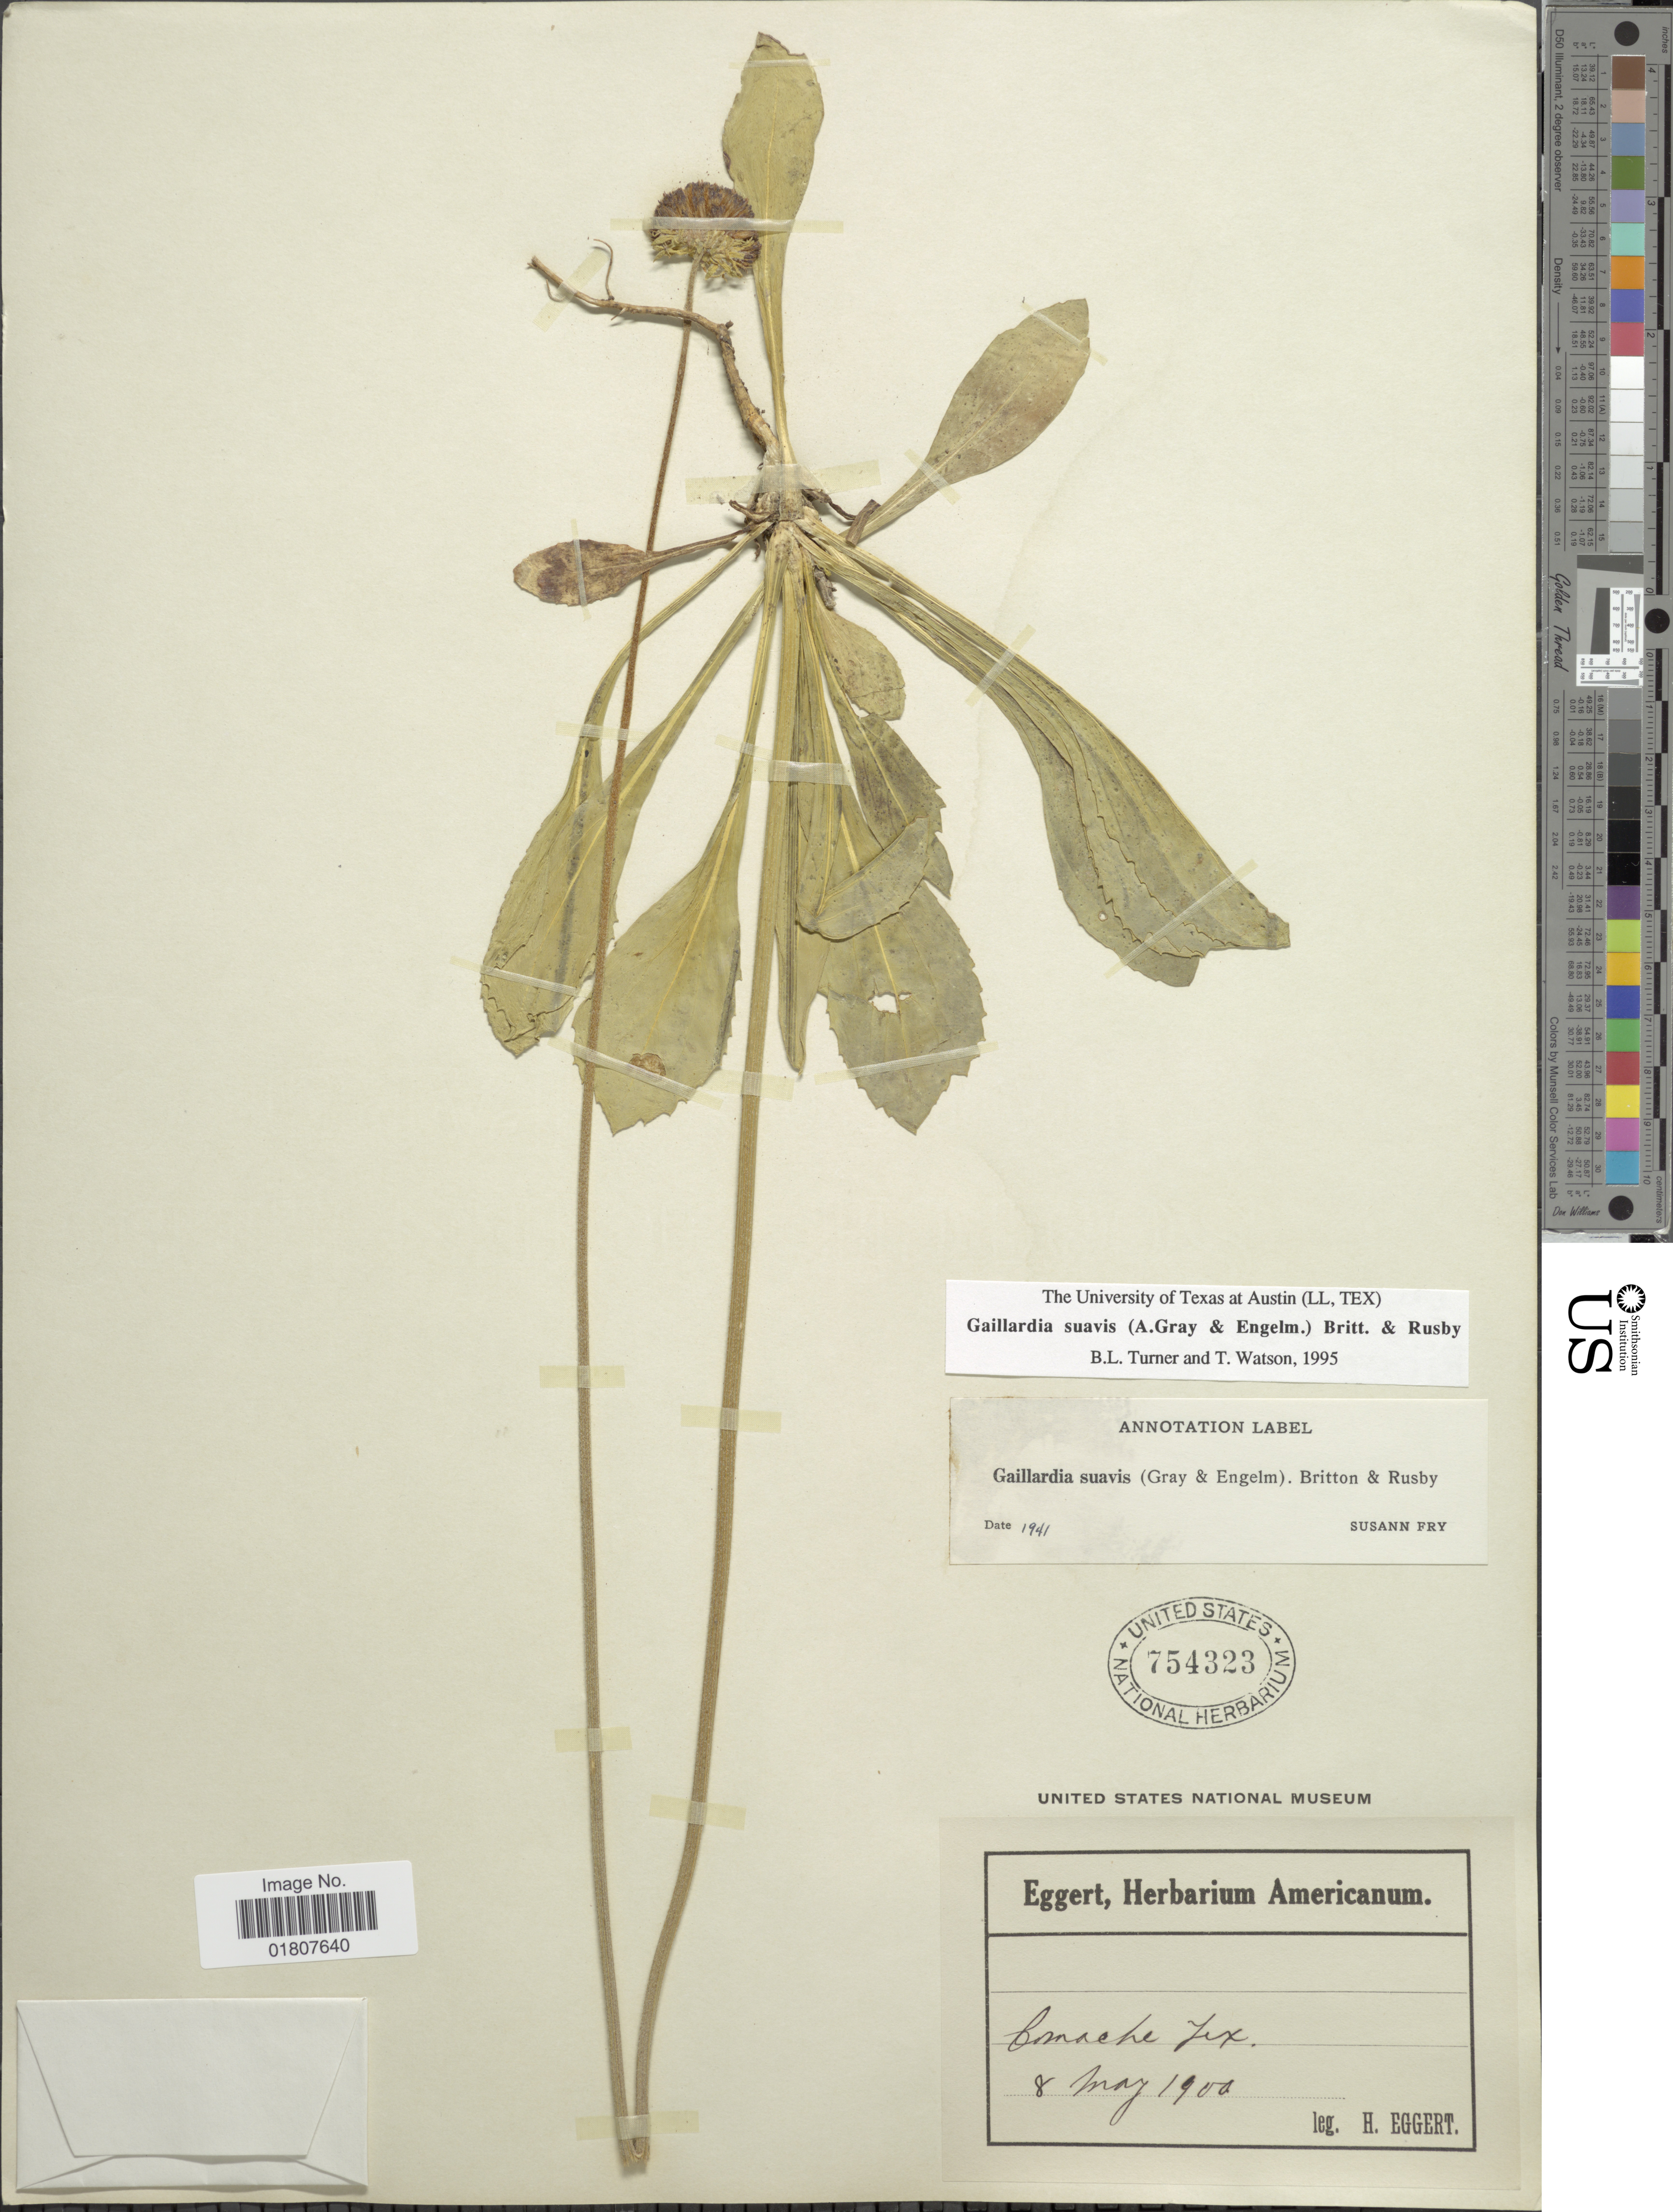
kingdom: Plantae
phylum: Tracheophyta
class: Magnoliopsida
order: Asterales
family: Asteraceae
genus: Gaillardia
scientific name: Gaillardia suavis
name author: (A. Gray & Engelm.) Britton & Rusby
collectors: H. Eggert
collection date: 1900-05-08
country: United States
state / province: Texas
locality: Comache, Tex.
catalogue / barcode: US 754323